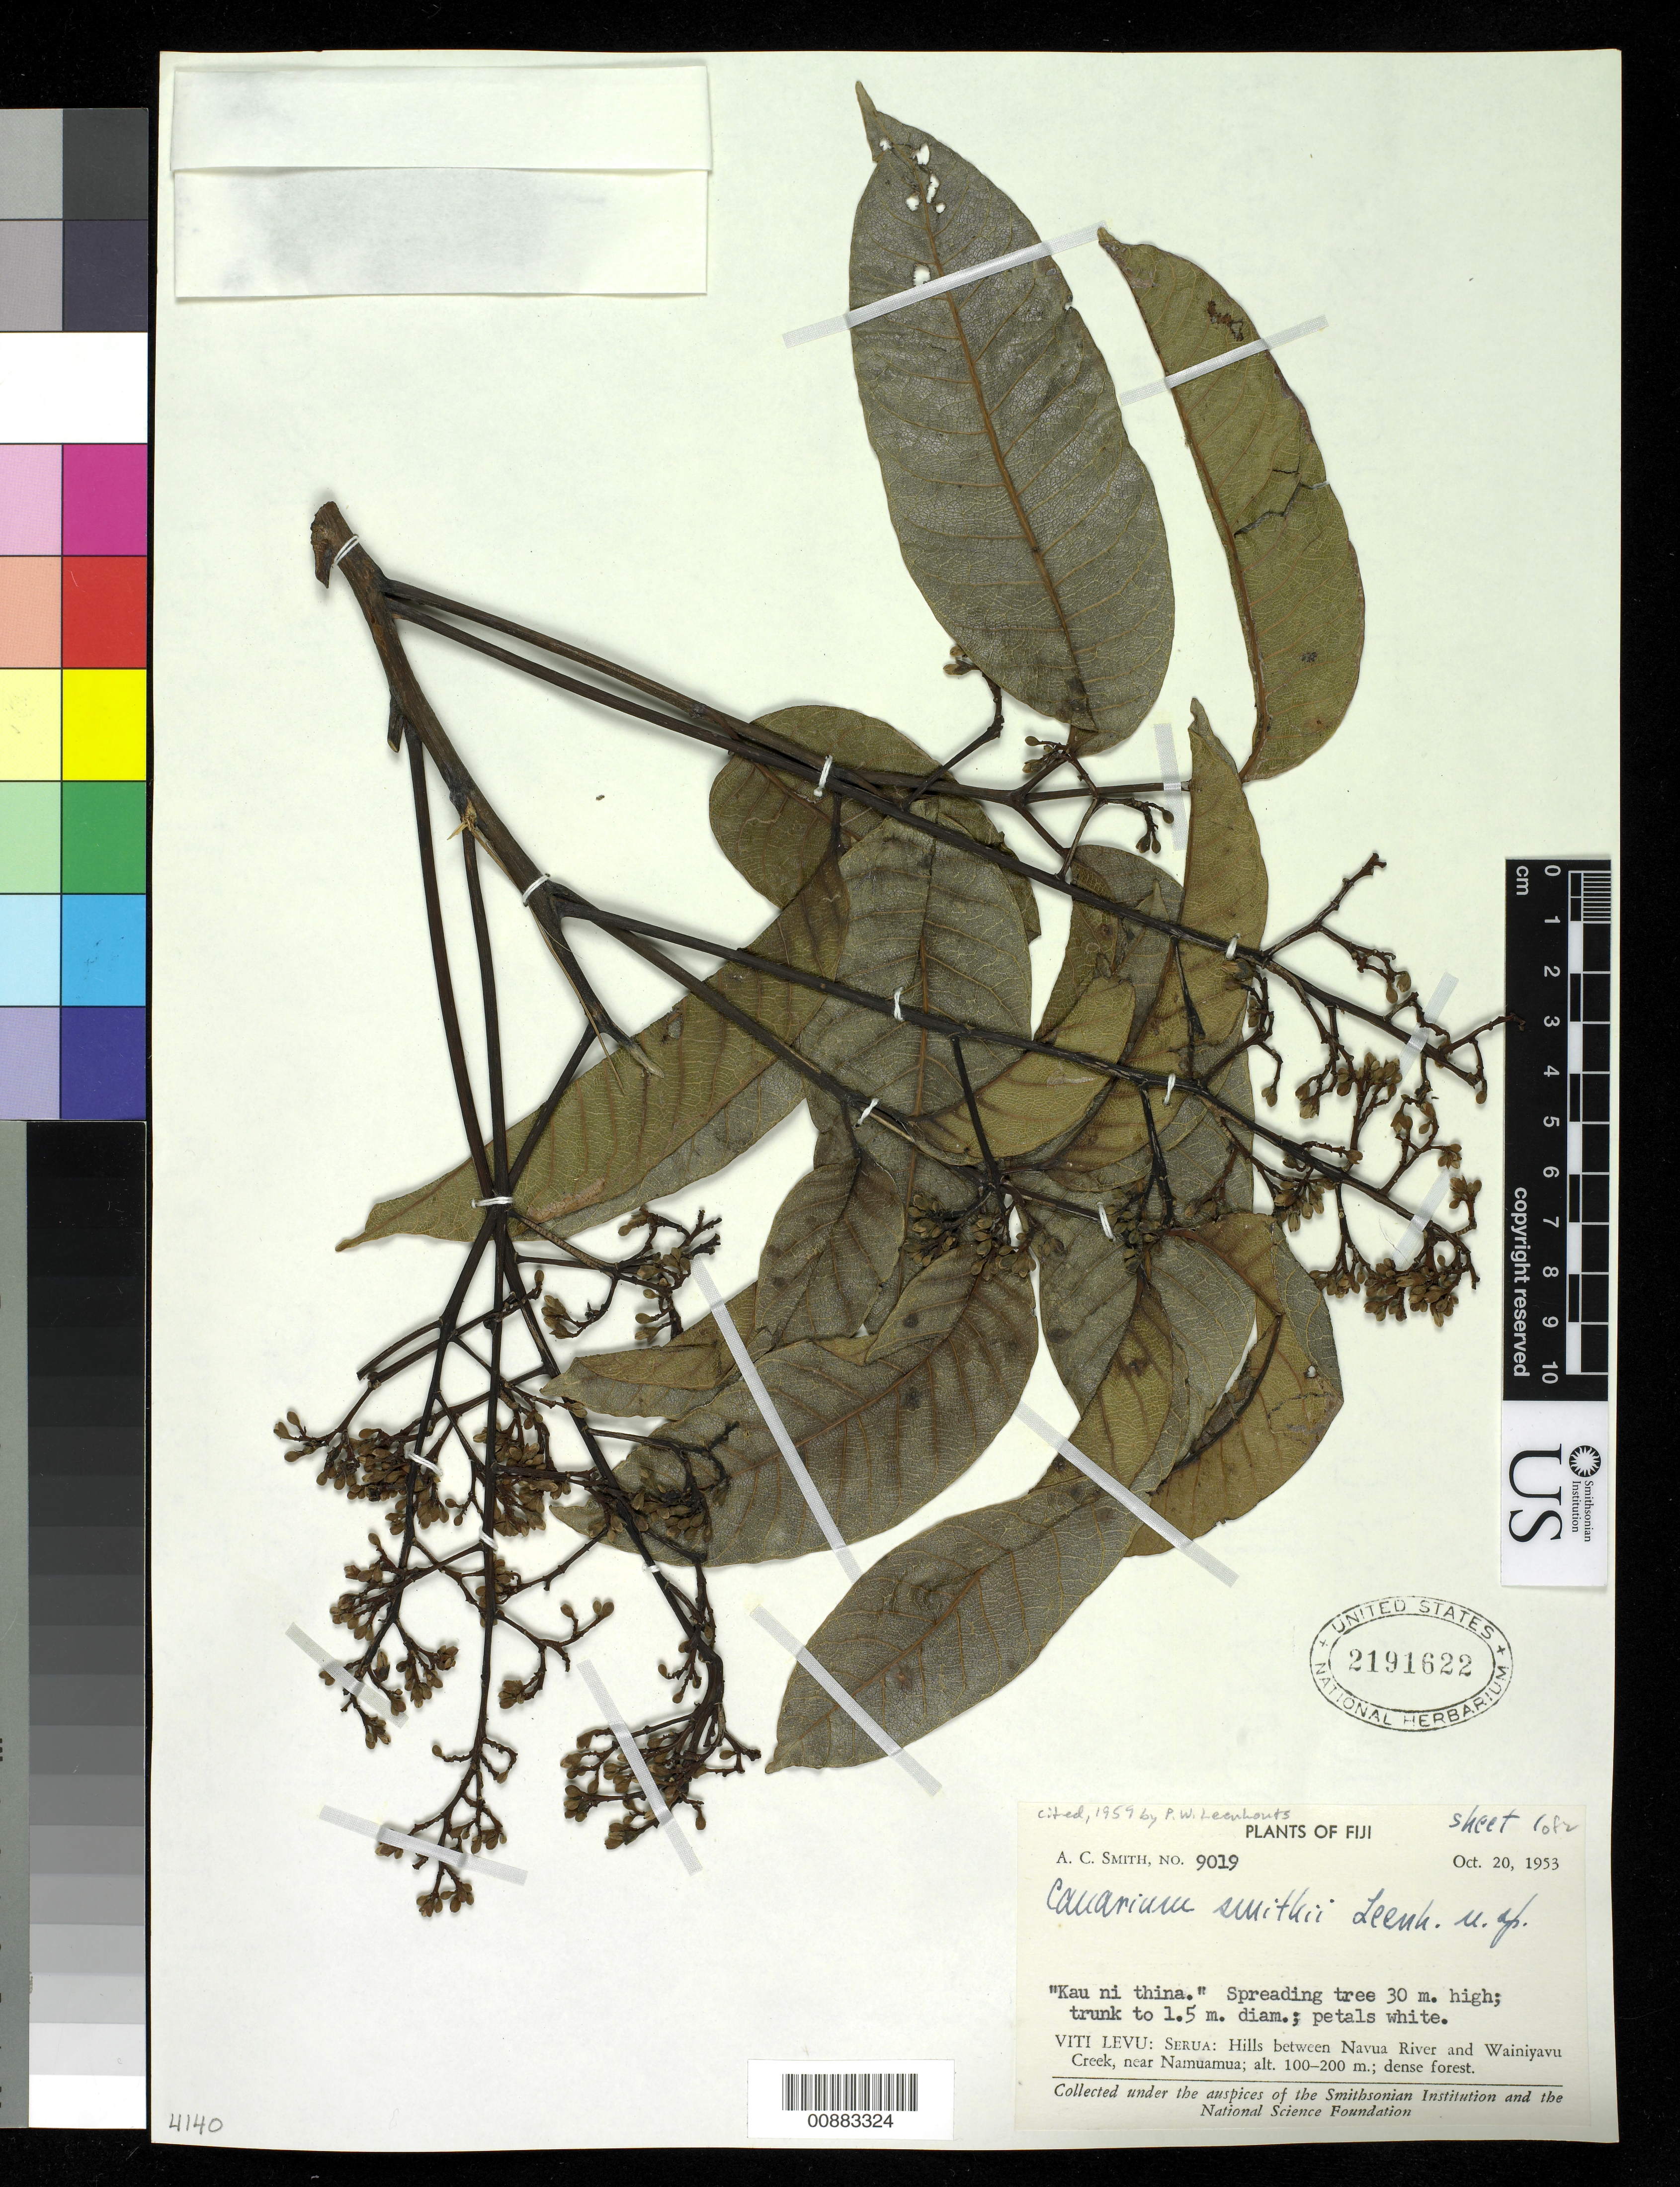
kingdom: Plantae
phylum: Tracheophyta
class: Magnoliopsida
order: Sapindales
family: Burseraceae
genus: Canarium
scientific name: Canarium smithii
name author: Leenh.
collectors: C. A. Smith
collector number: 9019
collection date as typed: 20 Oct 1953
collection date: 1953-10-20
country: Fiji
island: Viti Levu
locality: Serua: hills between Navua River and Wainiyavu Creek, near Namuamua.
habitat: Dense forest.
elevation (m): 100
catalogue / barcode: US 2191622